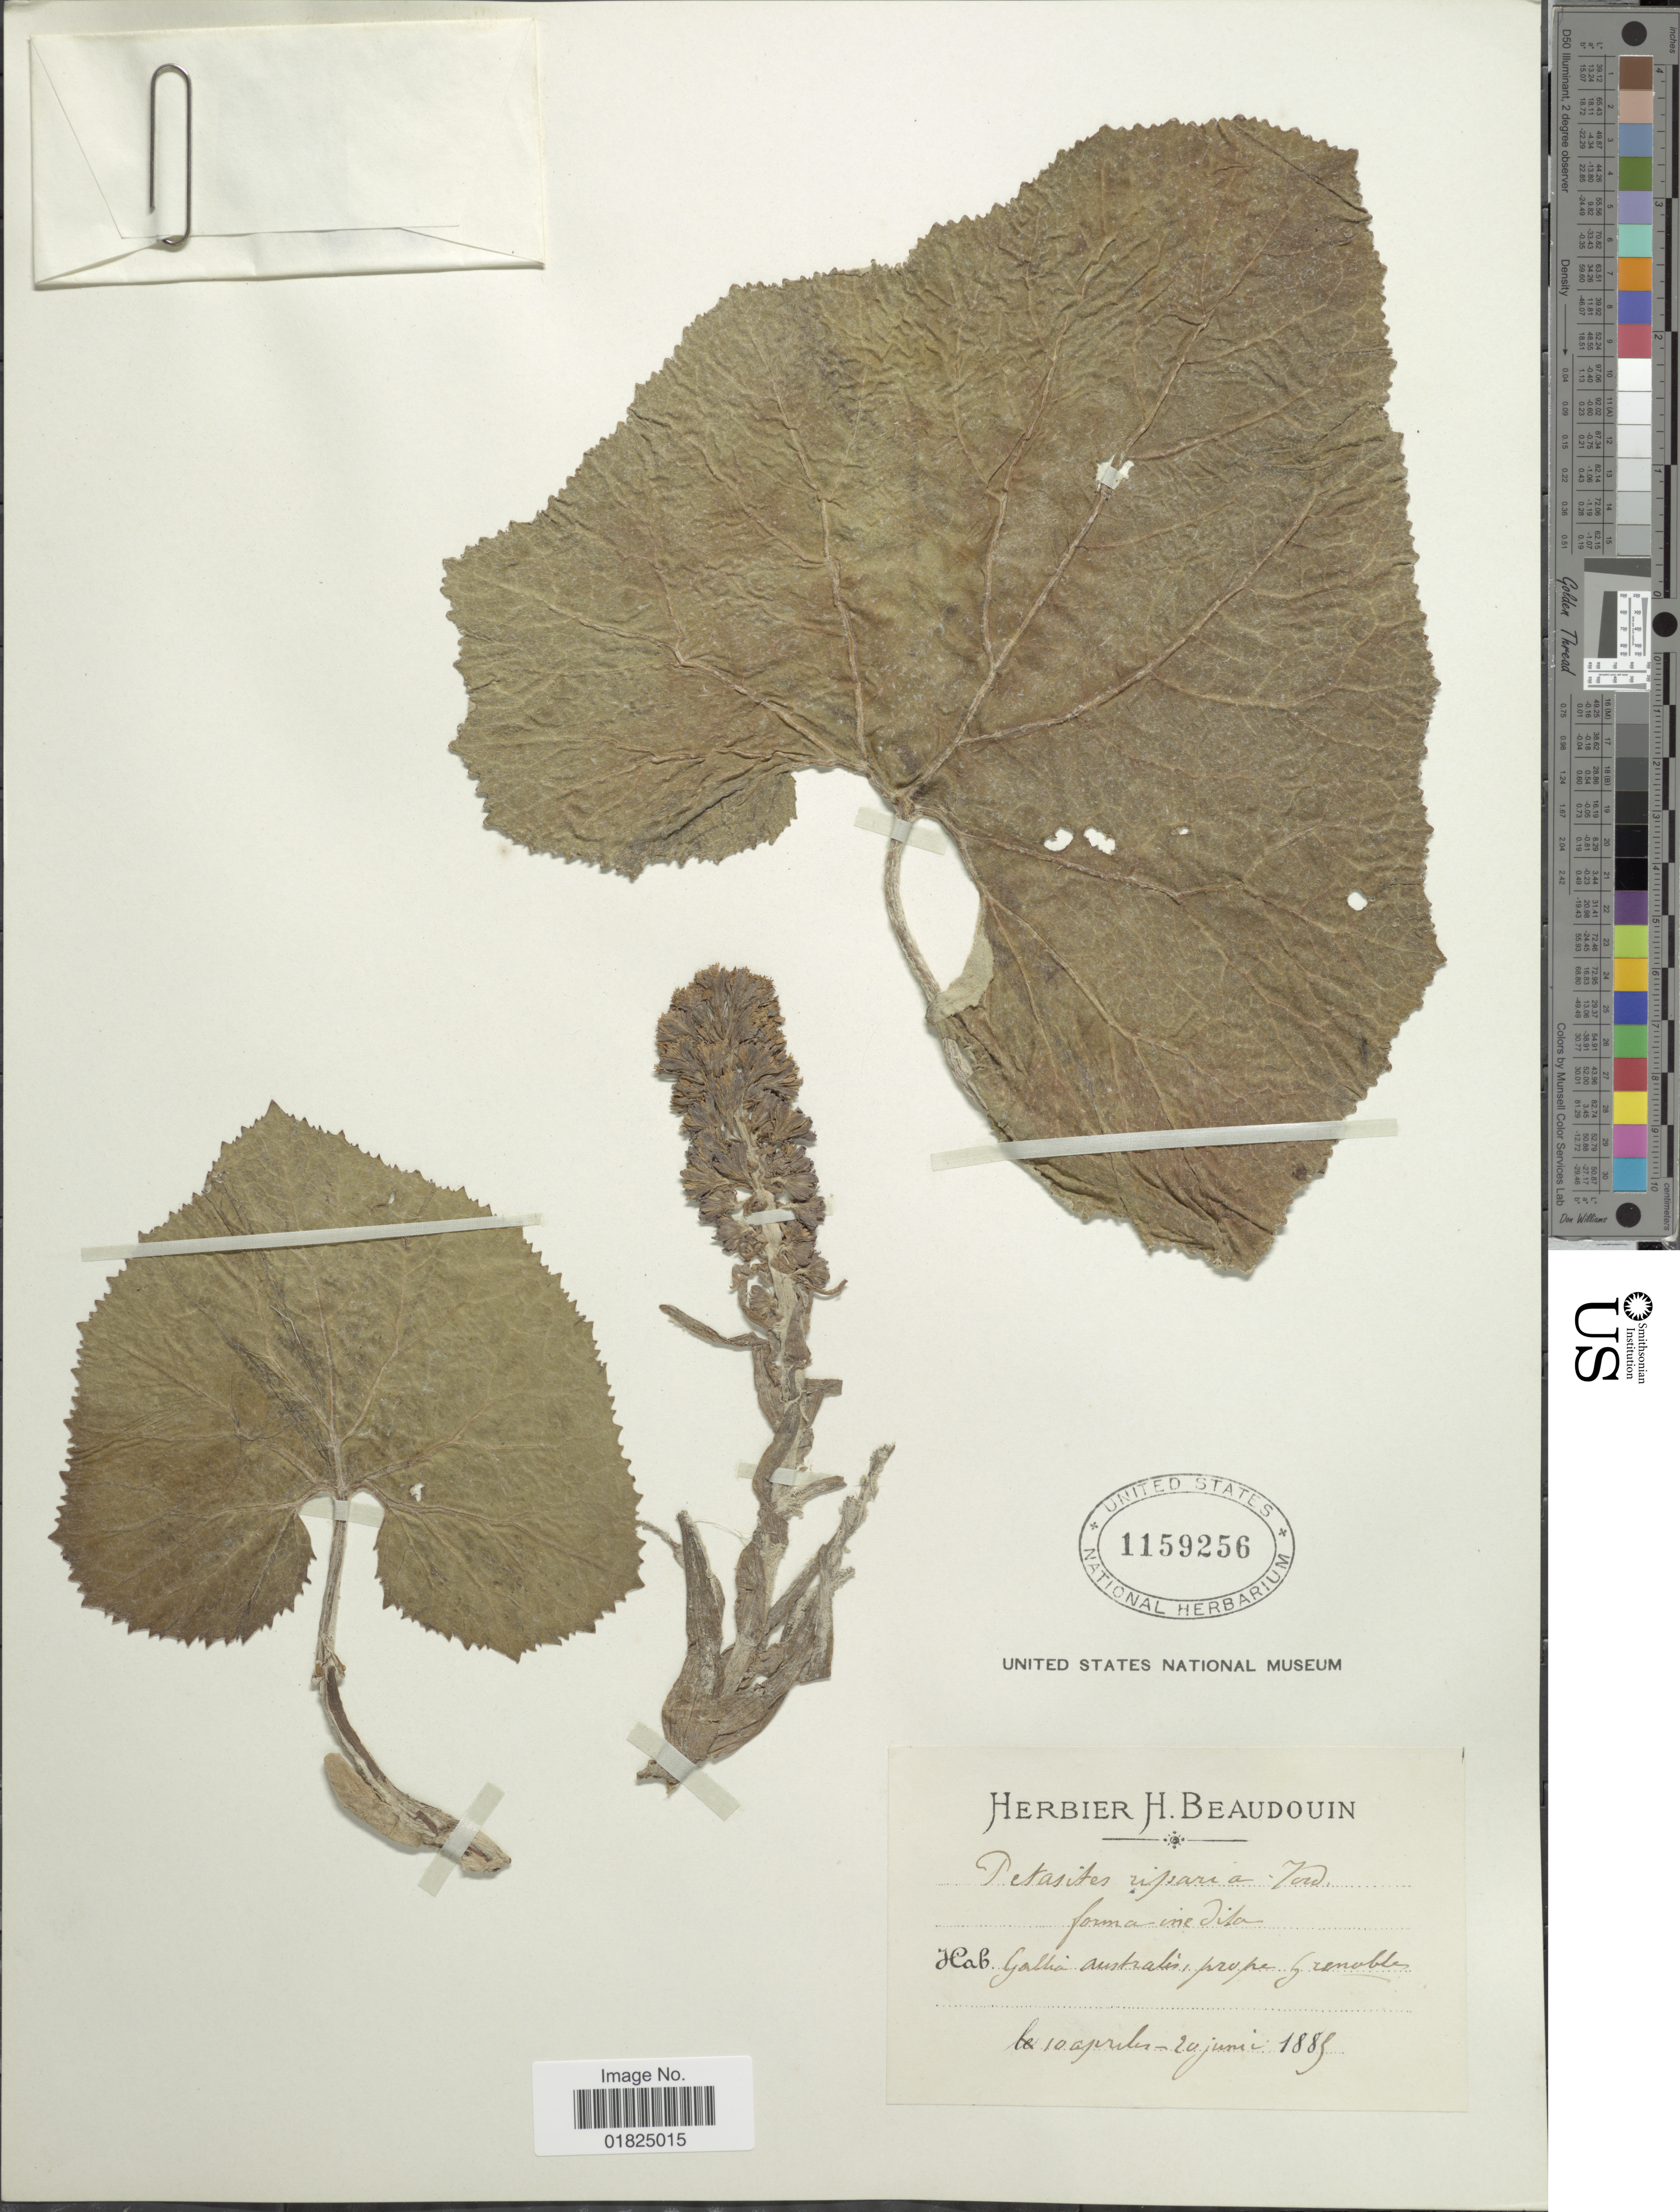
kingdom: Plantae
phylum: Tracheophyta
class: Magnoliopsida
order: Asterales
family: Asteraceae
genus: Petasites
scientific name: Petasites riparius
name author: Jord.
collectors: ex herb. H. Beaudouin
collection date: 1889-04-10/1889-06-20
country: France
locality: Gallia australis, prope Grenoble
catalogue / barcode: US 1159256